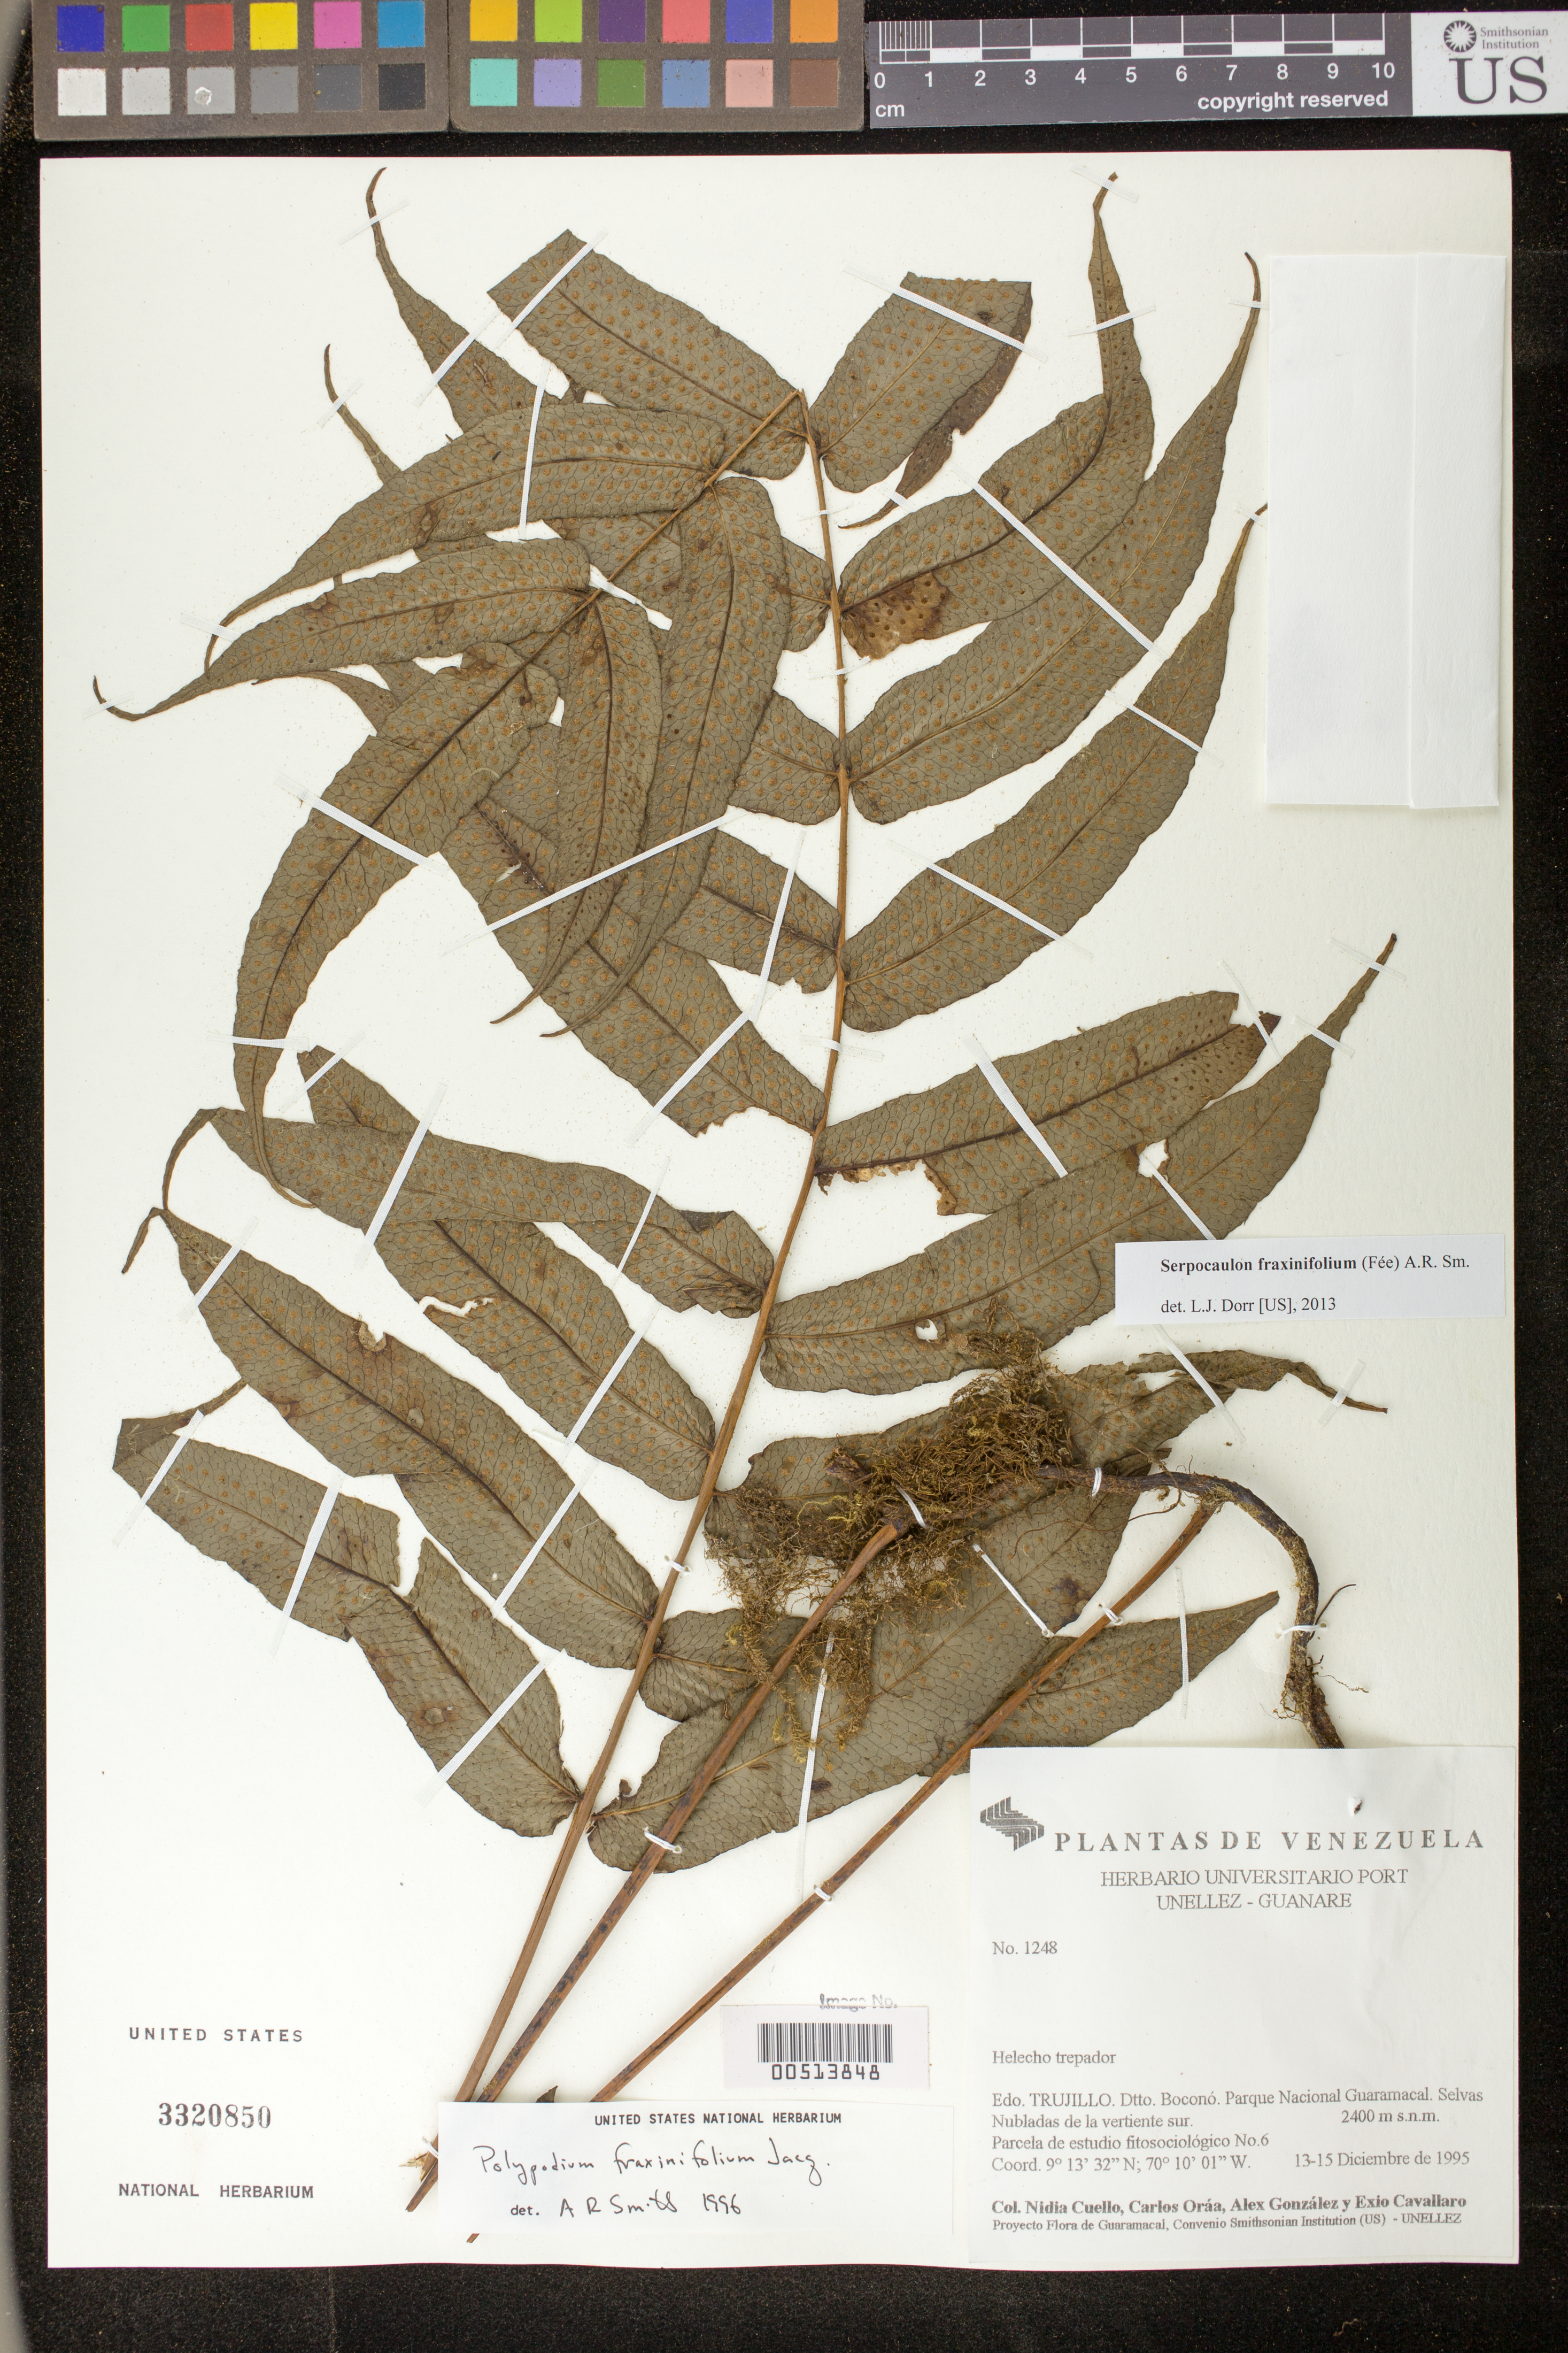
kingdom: Plantae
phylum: Tracheophyta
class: Polypodiopsida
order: Polypodiales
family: Polypodiaceae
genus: Serpocaulon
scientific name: Serpocaulon fraxinifolium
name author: (Jacq.) A.R. Sm.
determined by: Dorr, L. J., (BOT), Smithsonian Institution - National Museum of Natural History (UNITED STATES)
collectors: N. L. Cuello, C. Oráa, A. Gonzáles & E. Cavallaro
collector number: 1248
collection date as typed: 13 Dec 1995 to 15 Dec 1995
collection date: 1995-12-13/1995-12-15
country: Venezuela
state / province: Trujillo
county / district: Boconó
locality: Parque Nacional Guaramacal, vertiente S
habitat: Selvas Nubladas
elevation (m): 2400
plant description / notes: AAU, F, PORT, UC, US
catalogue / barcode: US 3320850